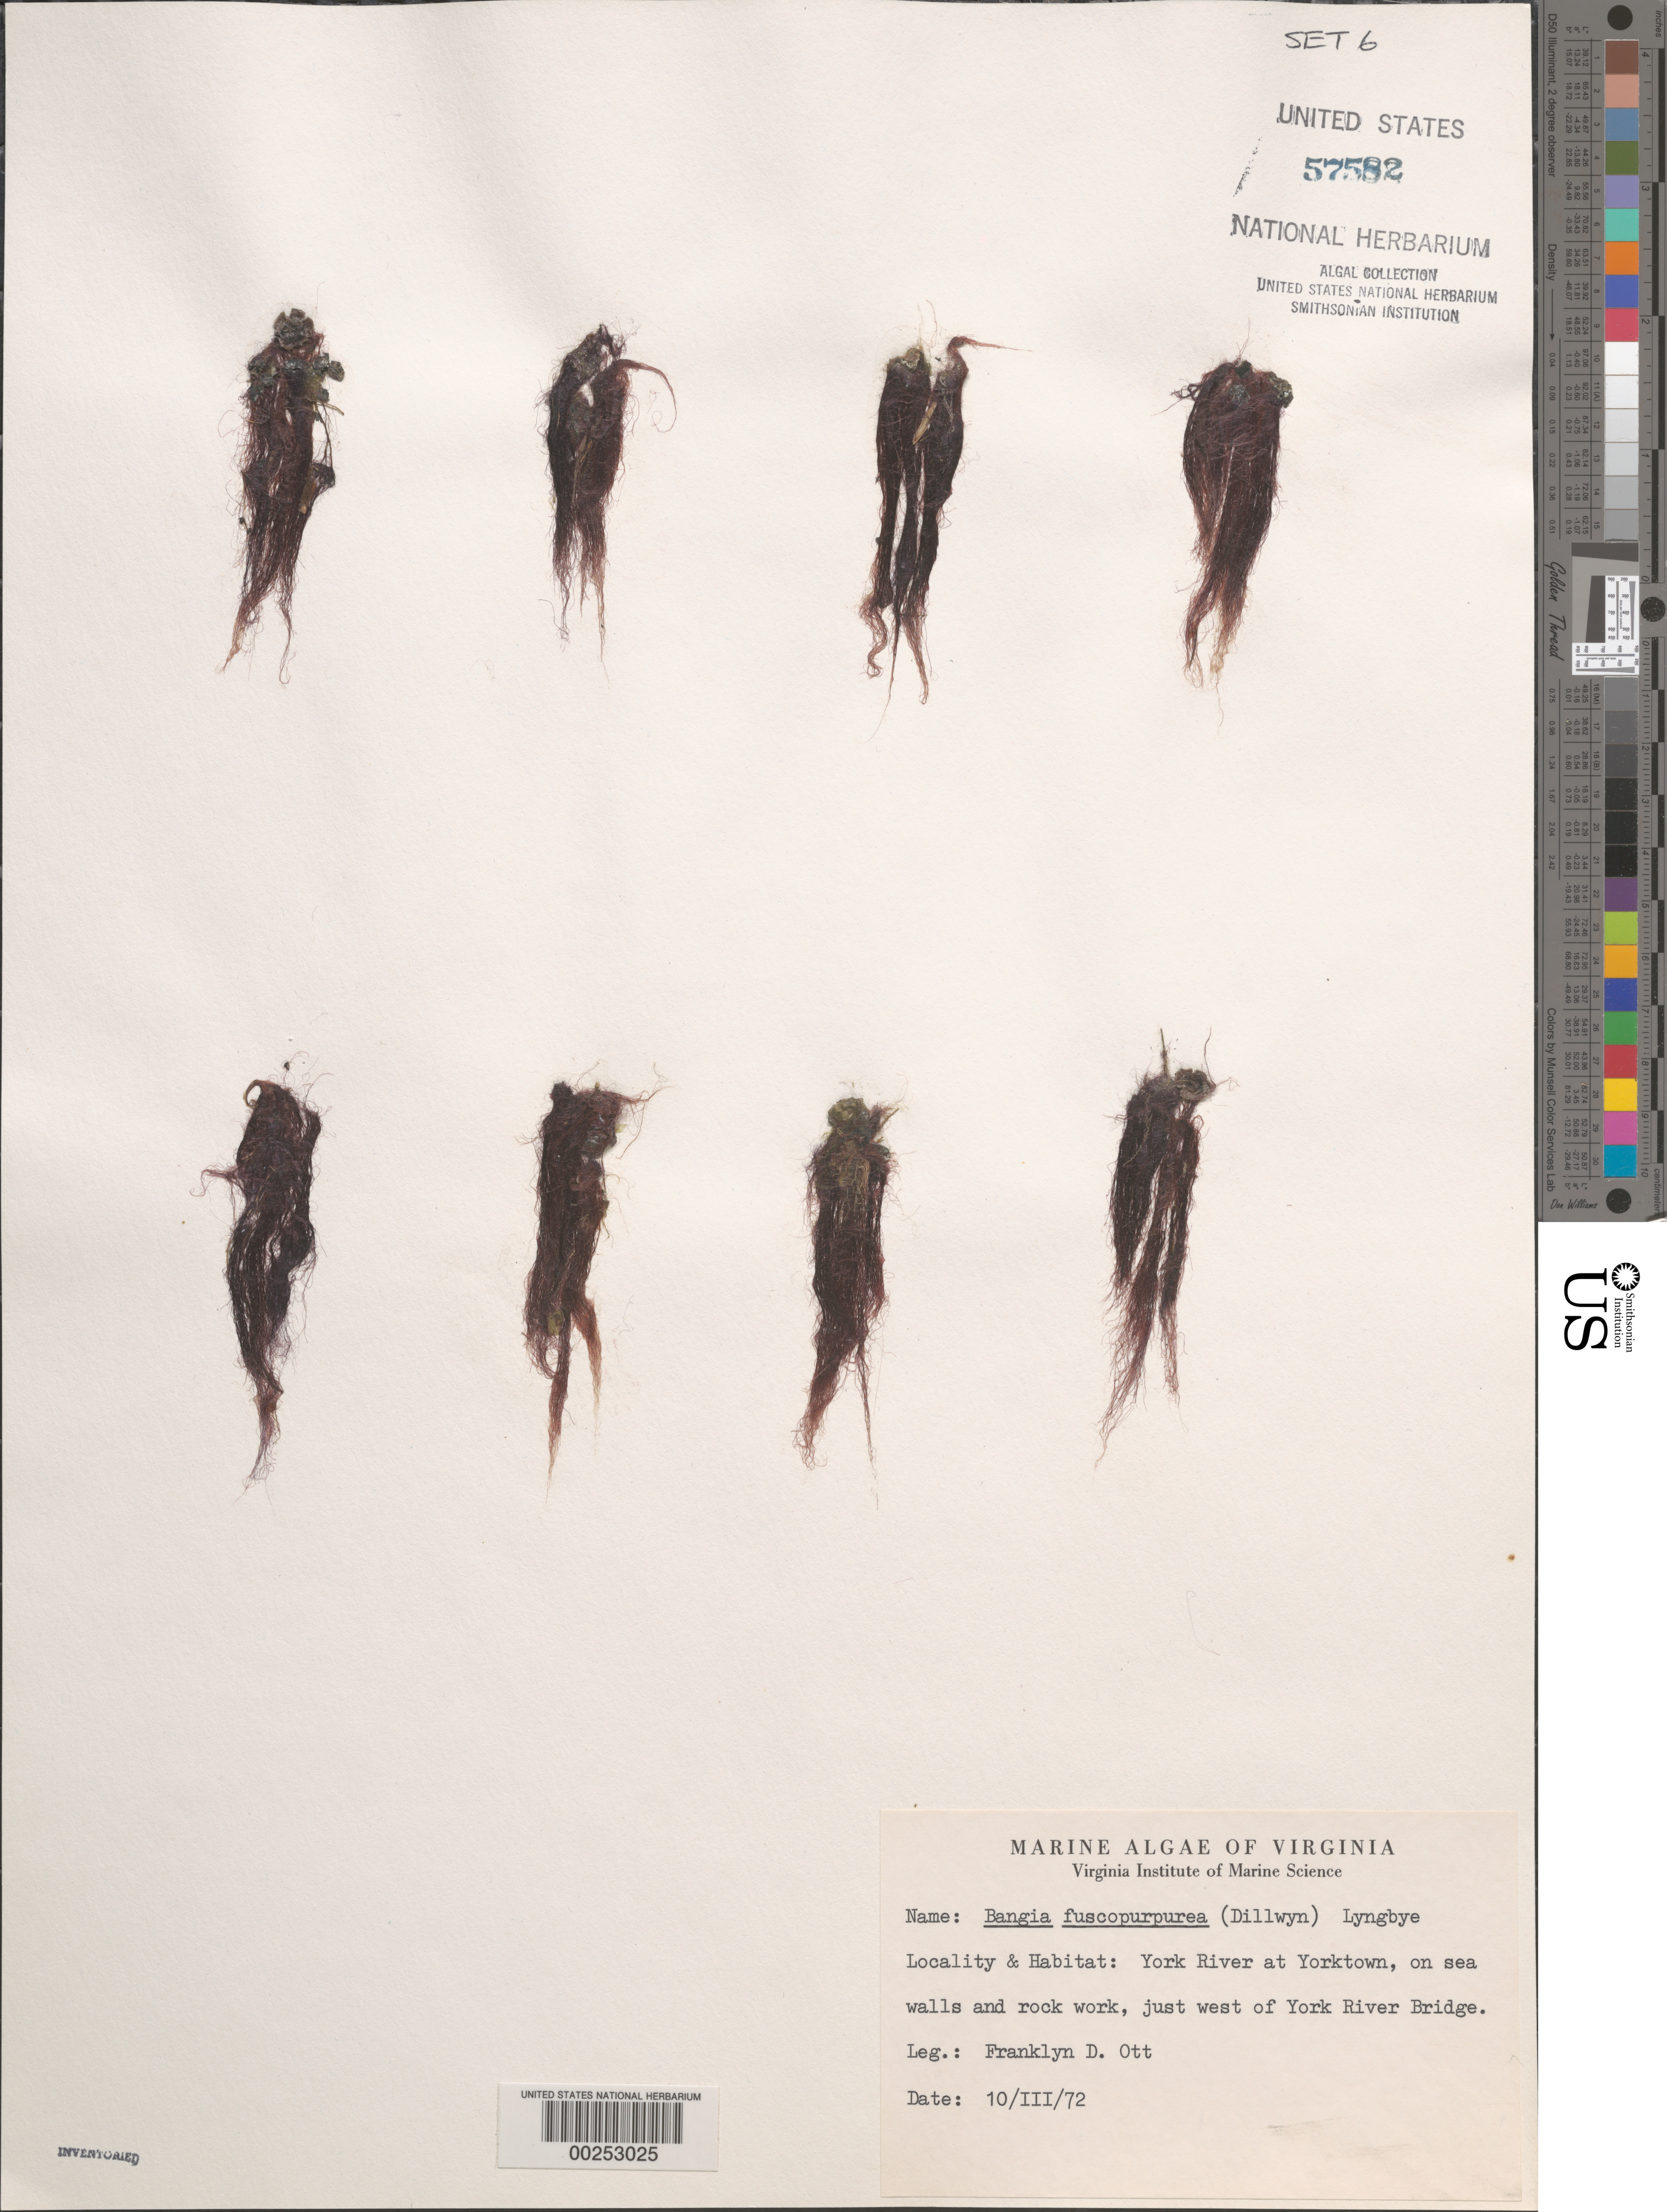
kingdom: Plantae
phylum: Rhodophyta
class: Bangiophyceae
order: Bangiales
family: Bangiaceae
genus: Bangia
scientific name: Bangia fuscopurpurea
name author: (Dillwyn) Lyngb.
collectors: F. Ott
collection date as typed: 10 Mar 1972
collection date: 1972-03-10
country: United States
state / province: Virginia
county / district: York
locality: York River just west of York River Bridge, Yorktown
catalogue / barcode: US 57582